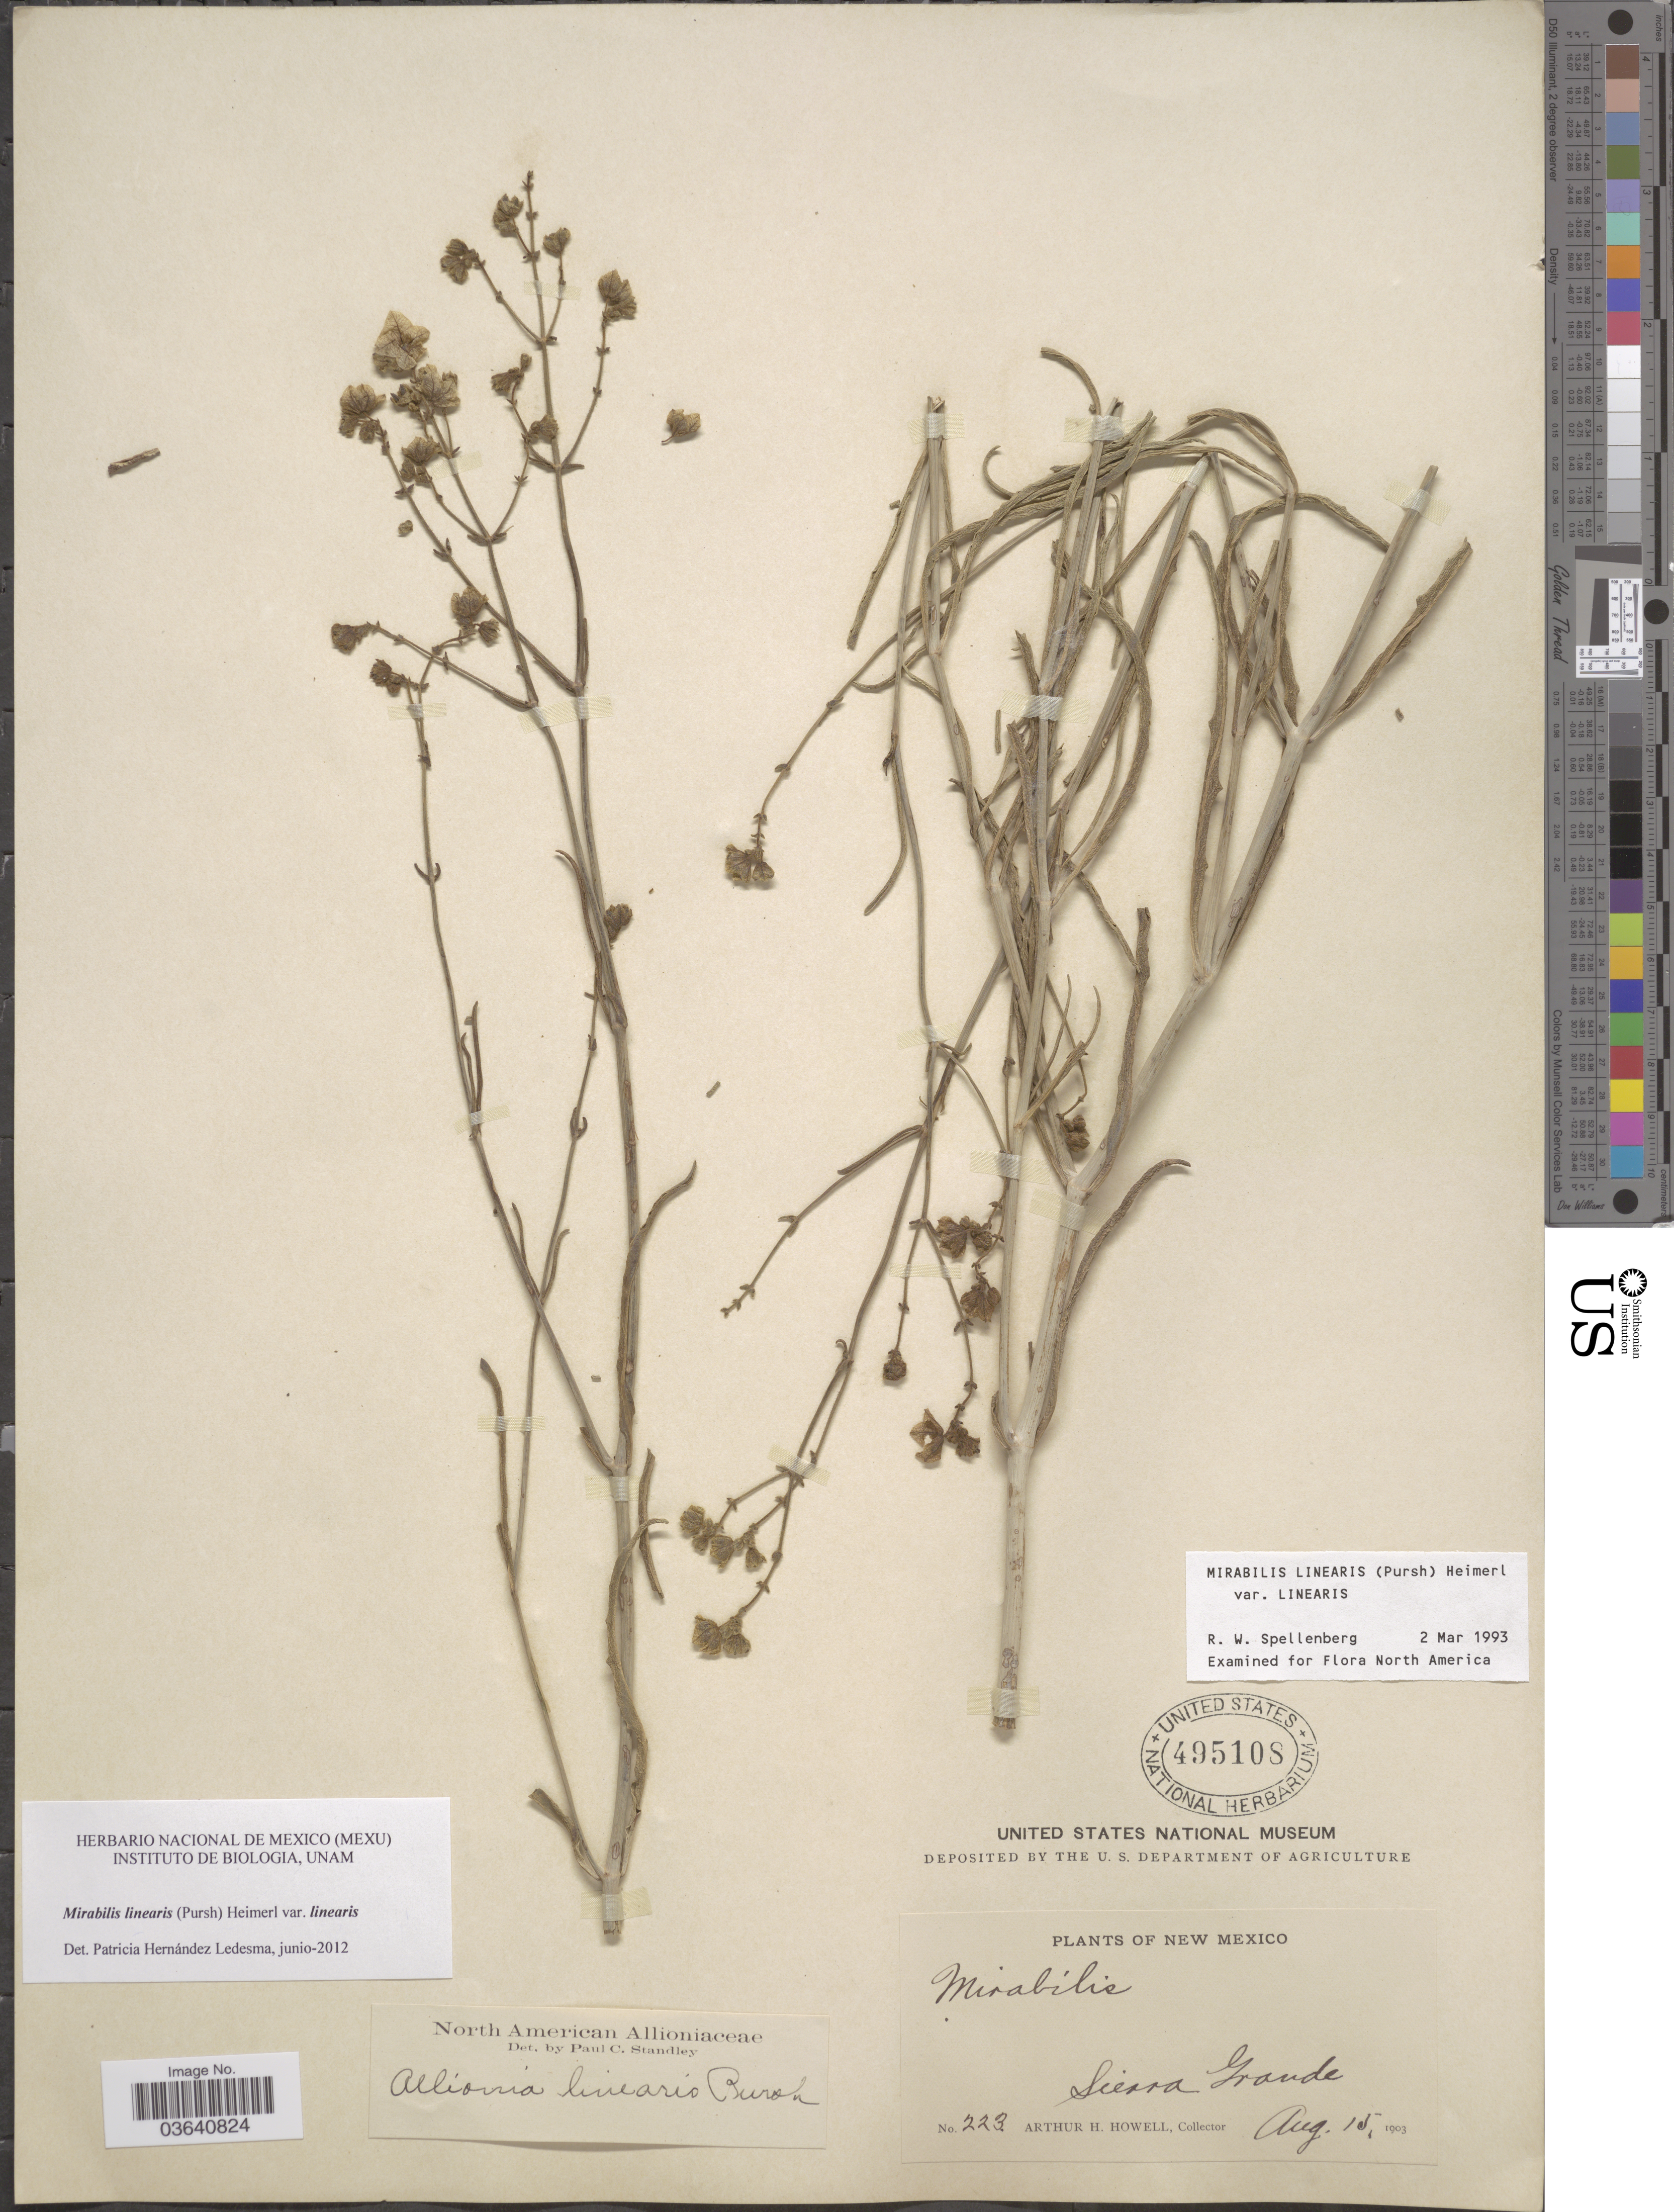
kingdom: Plantae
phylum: Tracheophyta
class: Magnoliopsida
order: Caryophyllales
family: Nyctaginaceae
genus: Mirabilis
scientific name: Mirabilis linearis var. linearis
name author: (Pursh) Heimerl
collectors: A. H. Howell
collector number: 223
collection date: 1903-08-15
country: United States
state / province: New Mexico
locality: Sierra Grande.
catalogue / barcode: US 495108